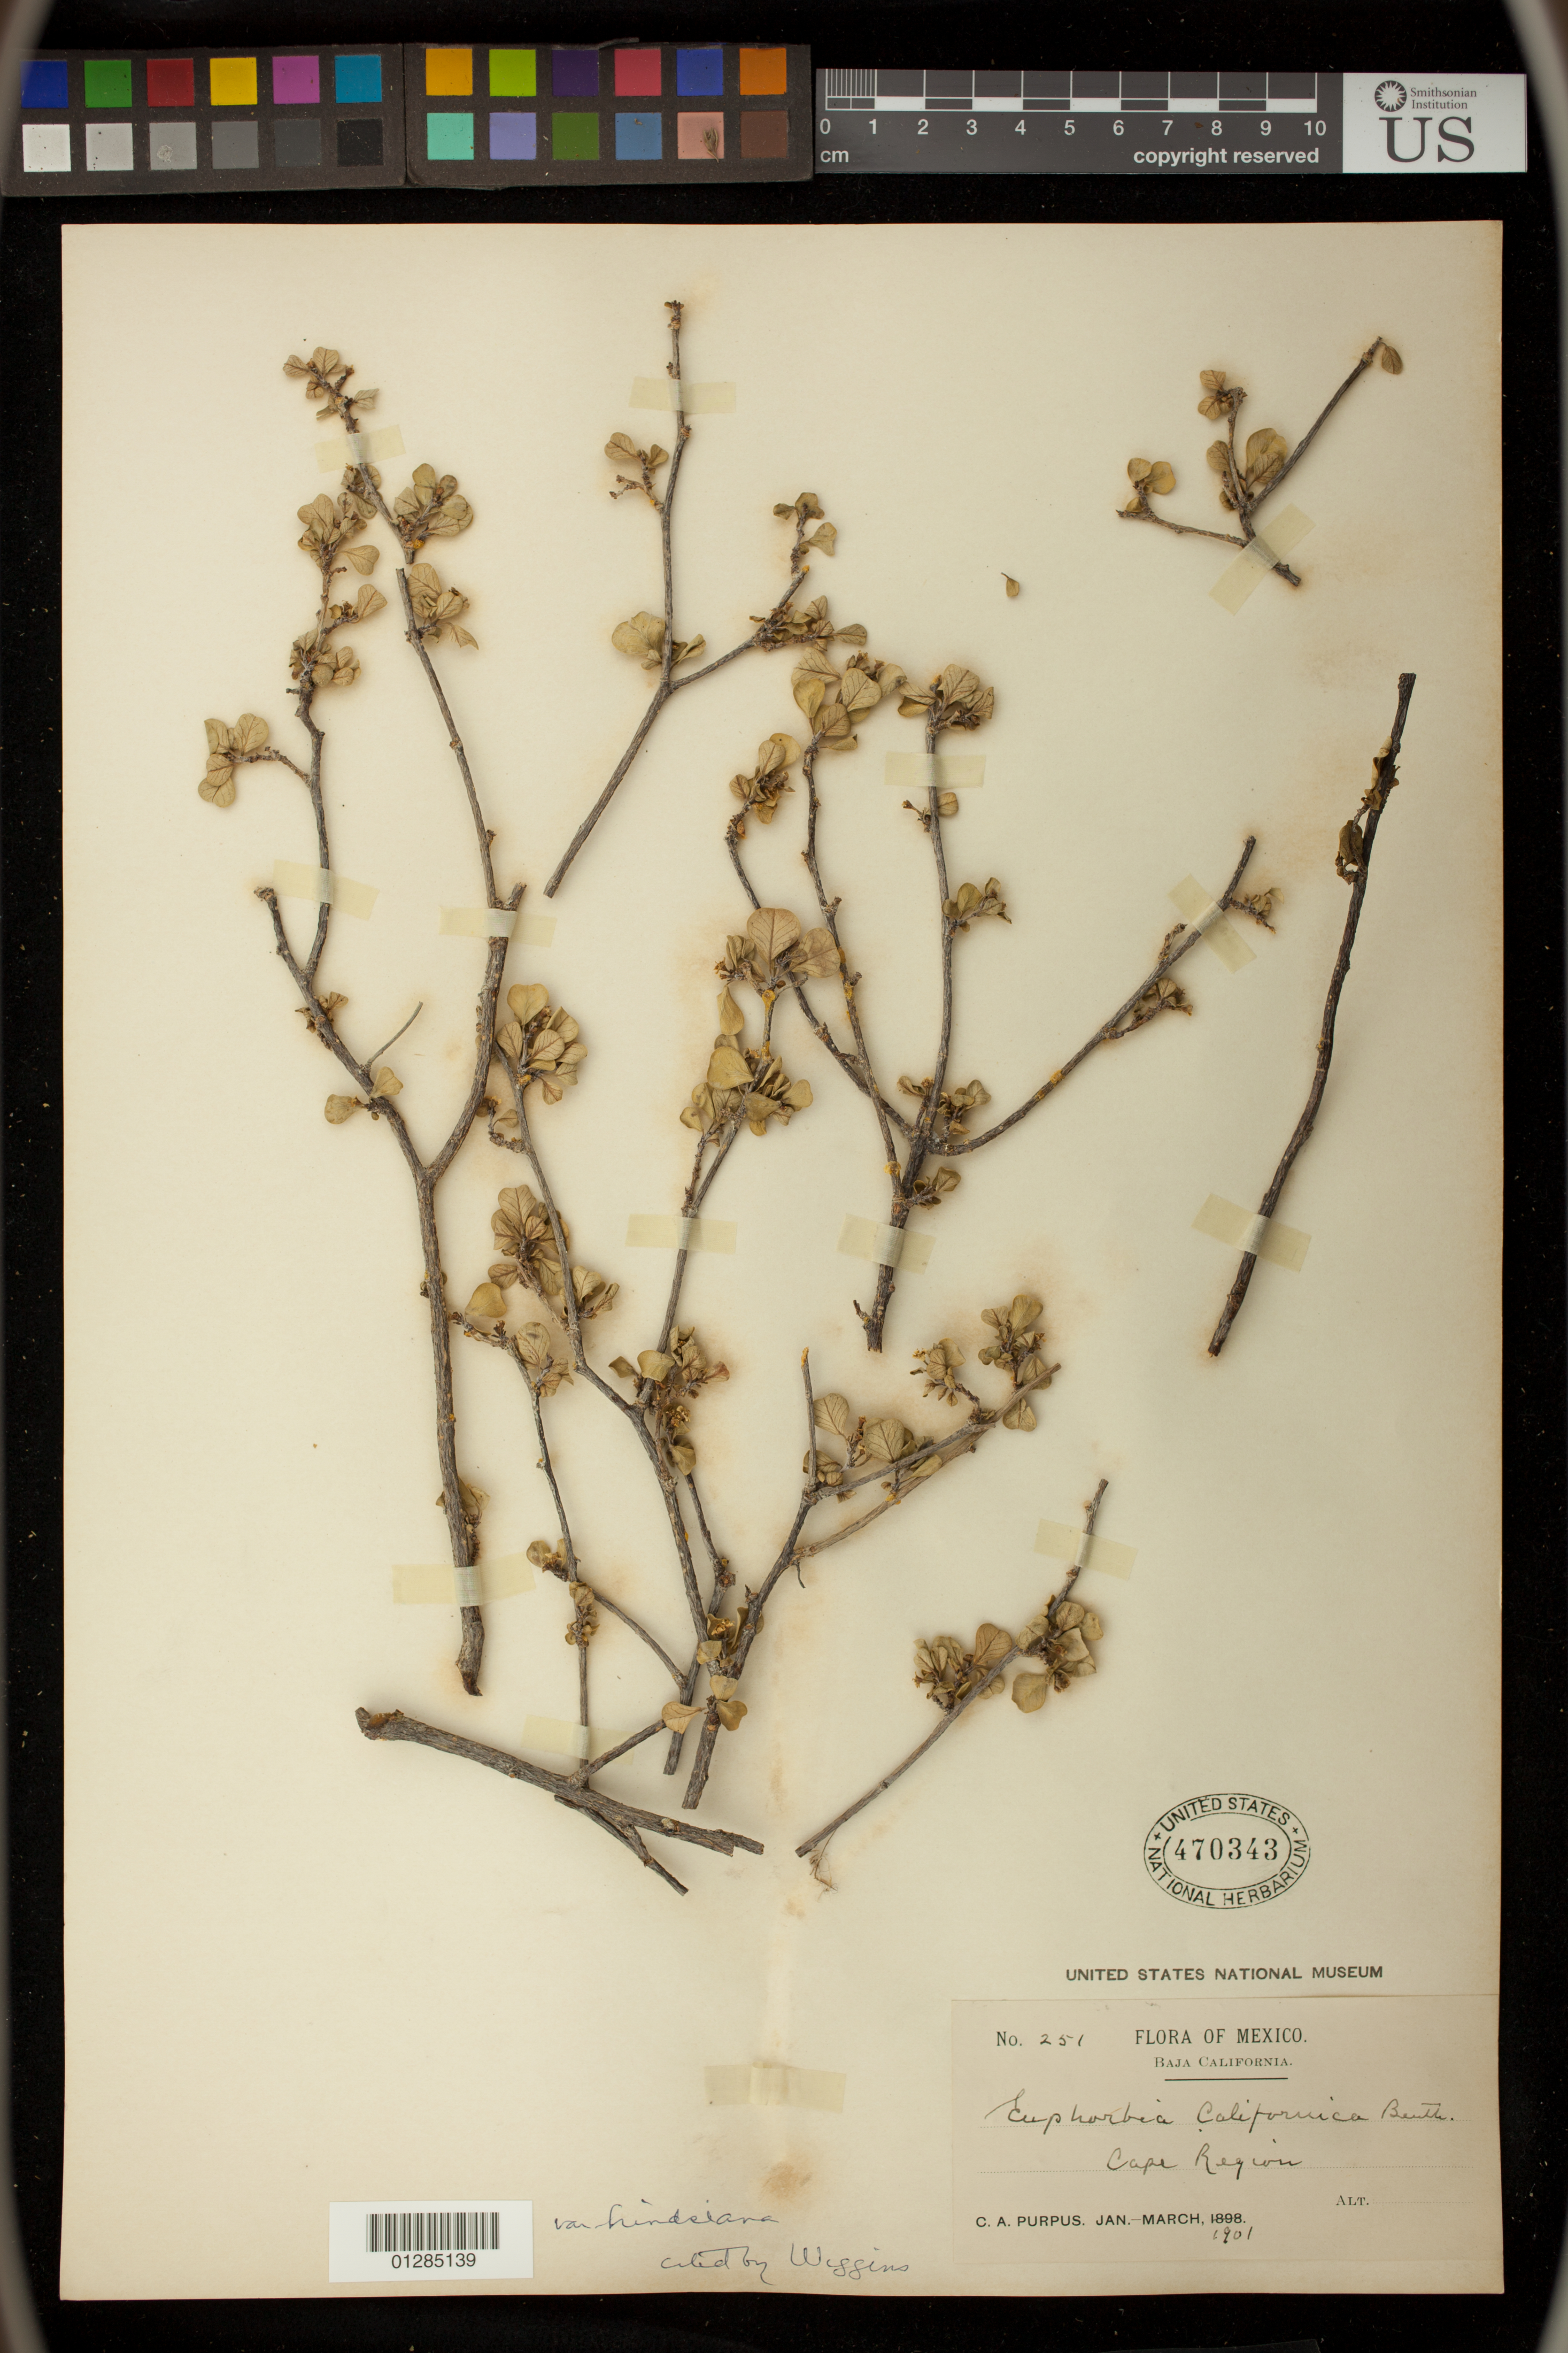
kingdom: Plantae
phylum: Tracheophyta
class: Magnoliopsida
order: Malpighiales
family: Euphorbiaceae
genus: Euphorbia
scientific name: Euphorbia californica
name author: Benth.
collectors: C. A. Purpus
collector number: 251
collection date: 1901-01/1901-03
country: Mexico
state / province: Baja California Sur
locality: Cape Region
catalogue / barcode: US 470343